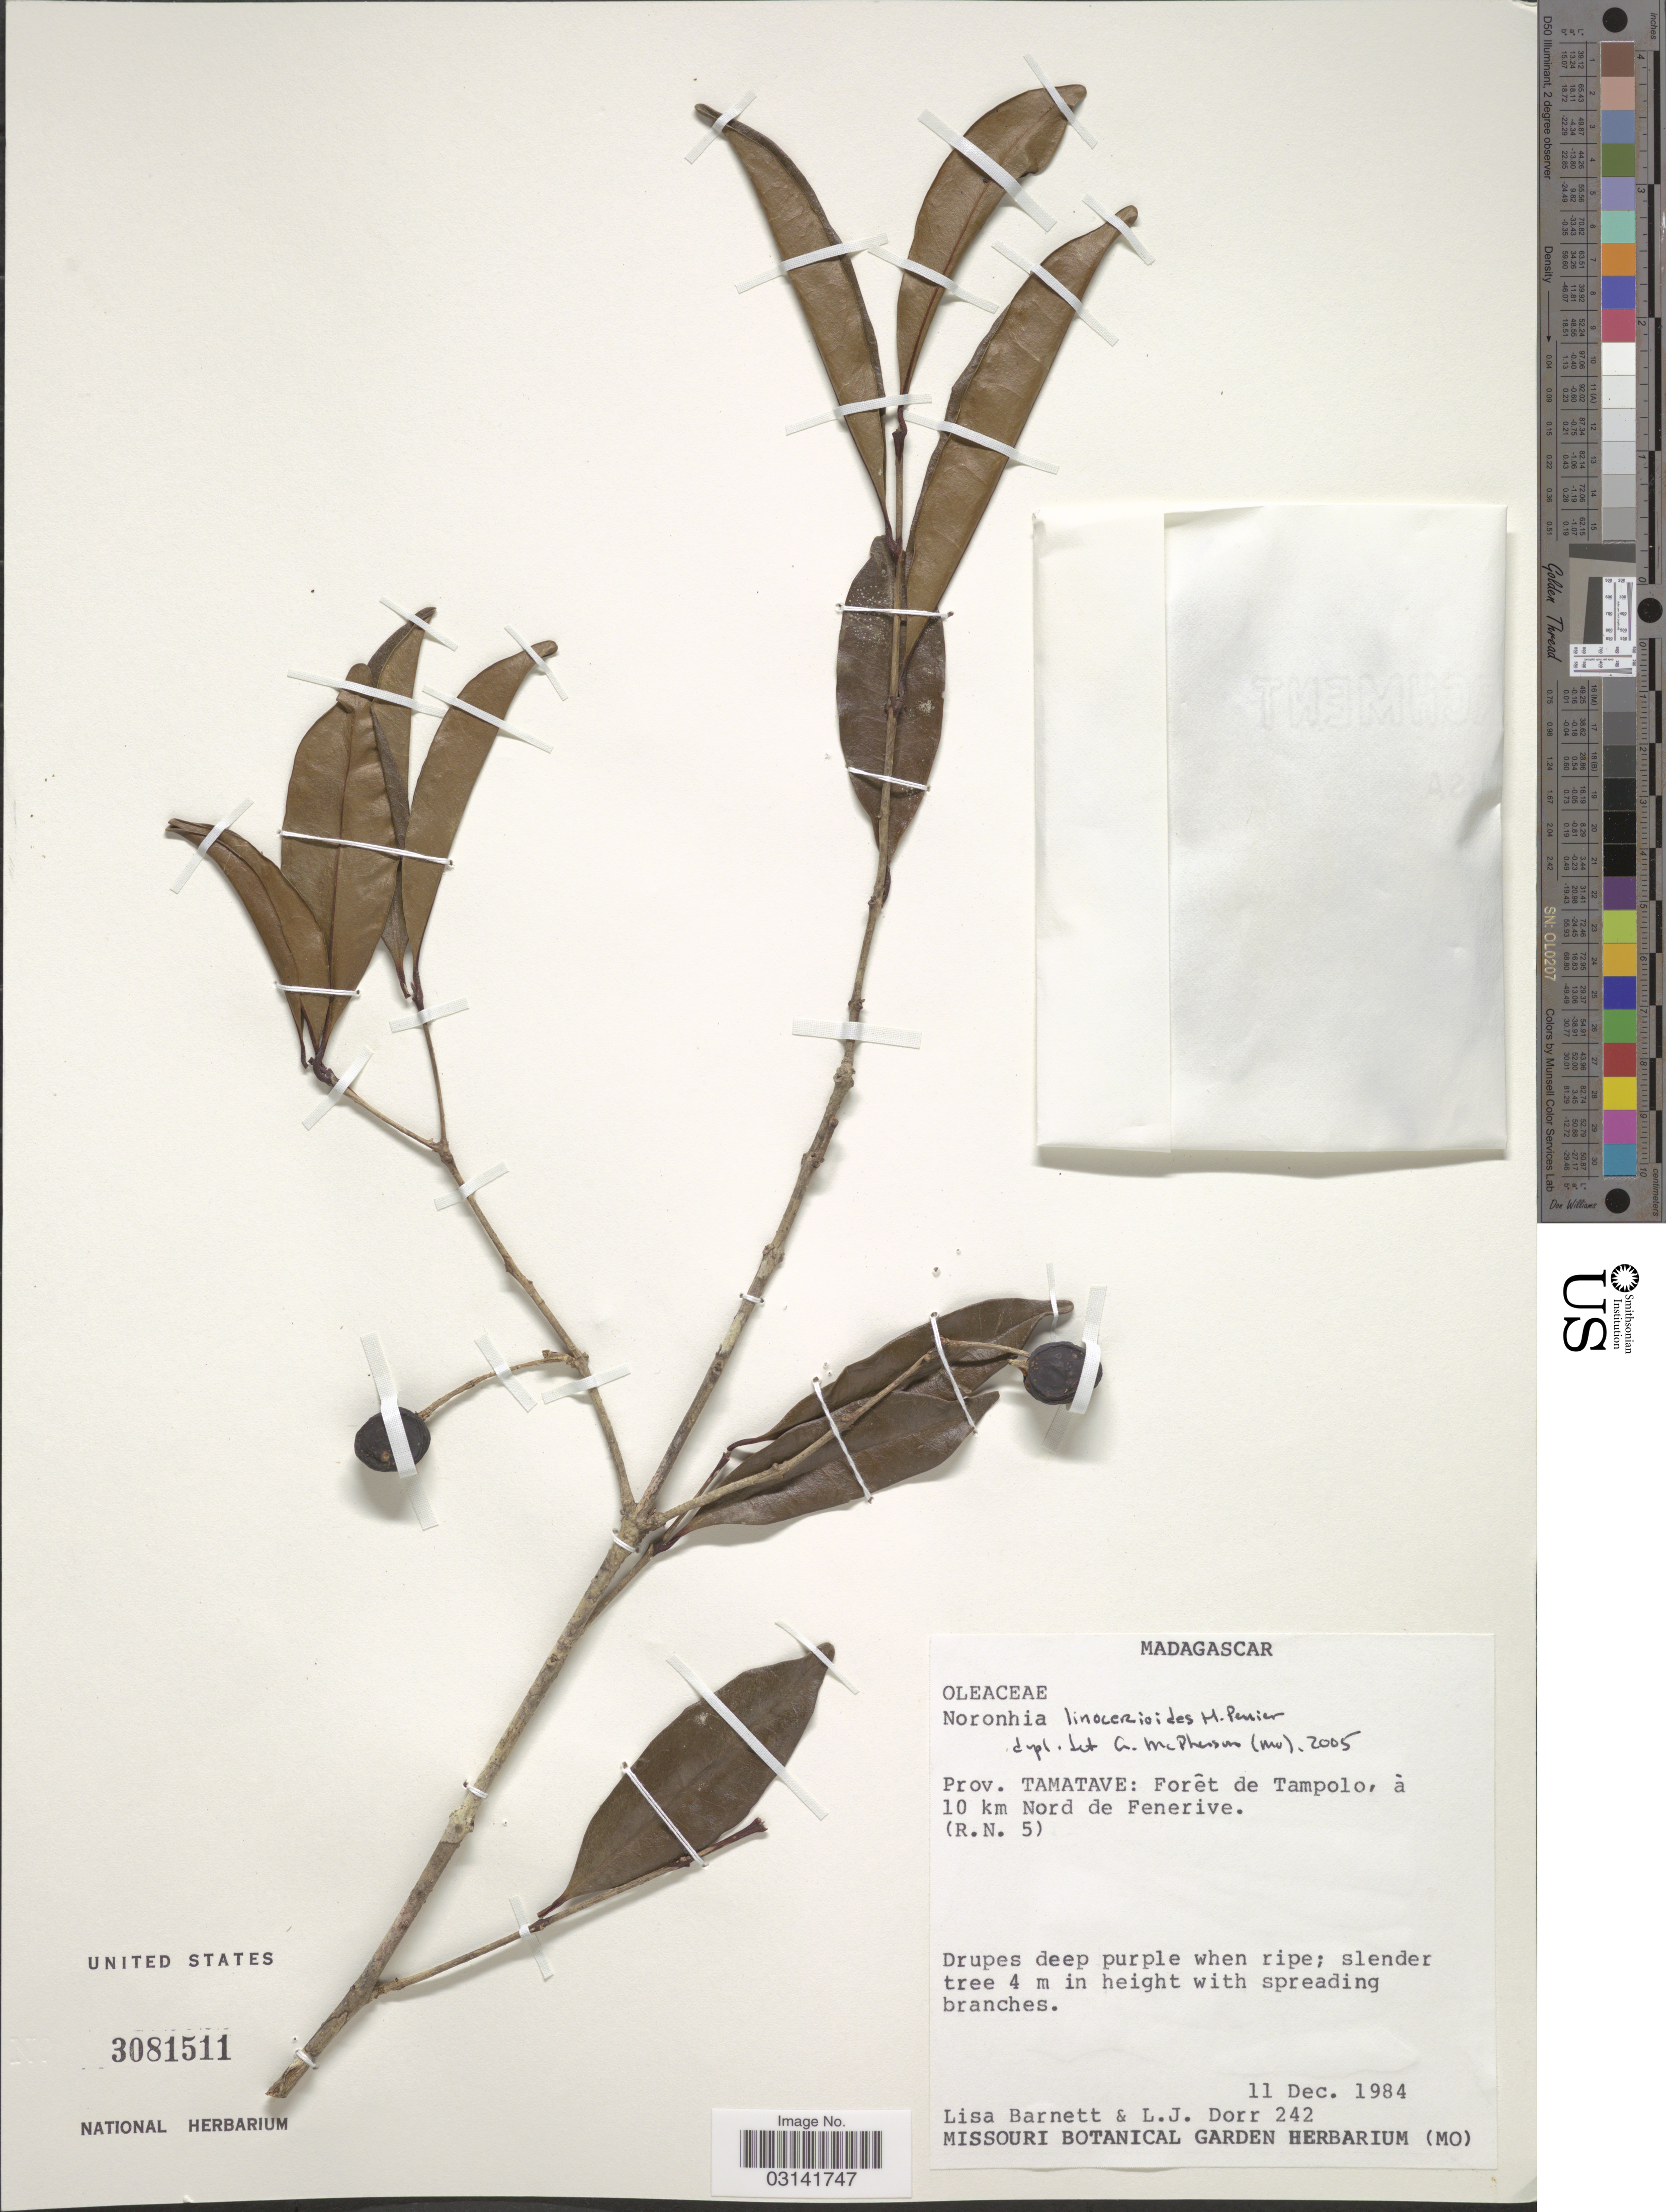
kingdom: Plantae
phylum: Tracheophyta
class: Magnoliopsida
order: Lamiales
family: Oleaceae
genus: Noronhia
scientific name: Noronhia linocerioides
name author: H. Perrier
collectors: L. C. Barnett & L. J. Dorr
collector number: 242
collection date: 1984-12-11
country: Madagascar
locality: Prov. Tamatave: Forêt de Tampolo, à 10 km Nord de Fenerive. (R.N. 5).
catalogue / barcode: US 3081511